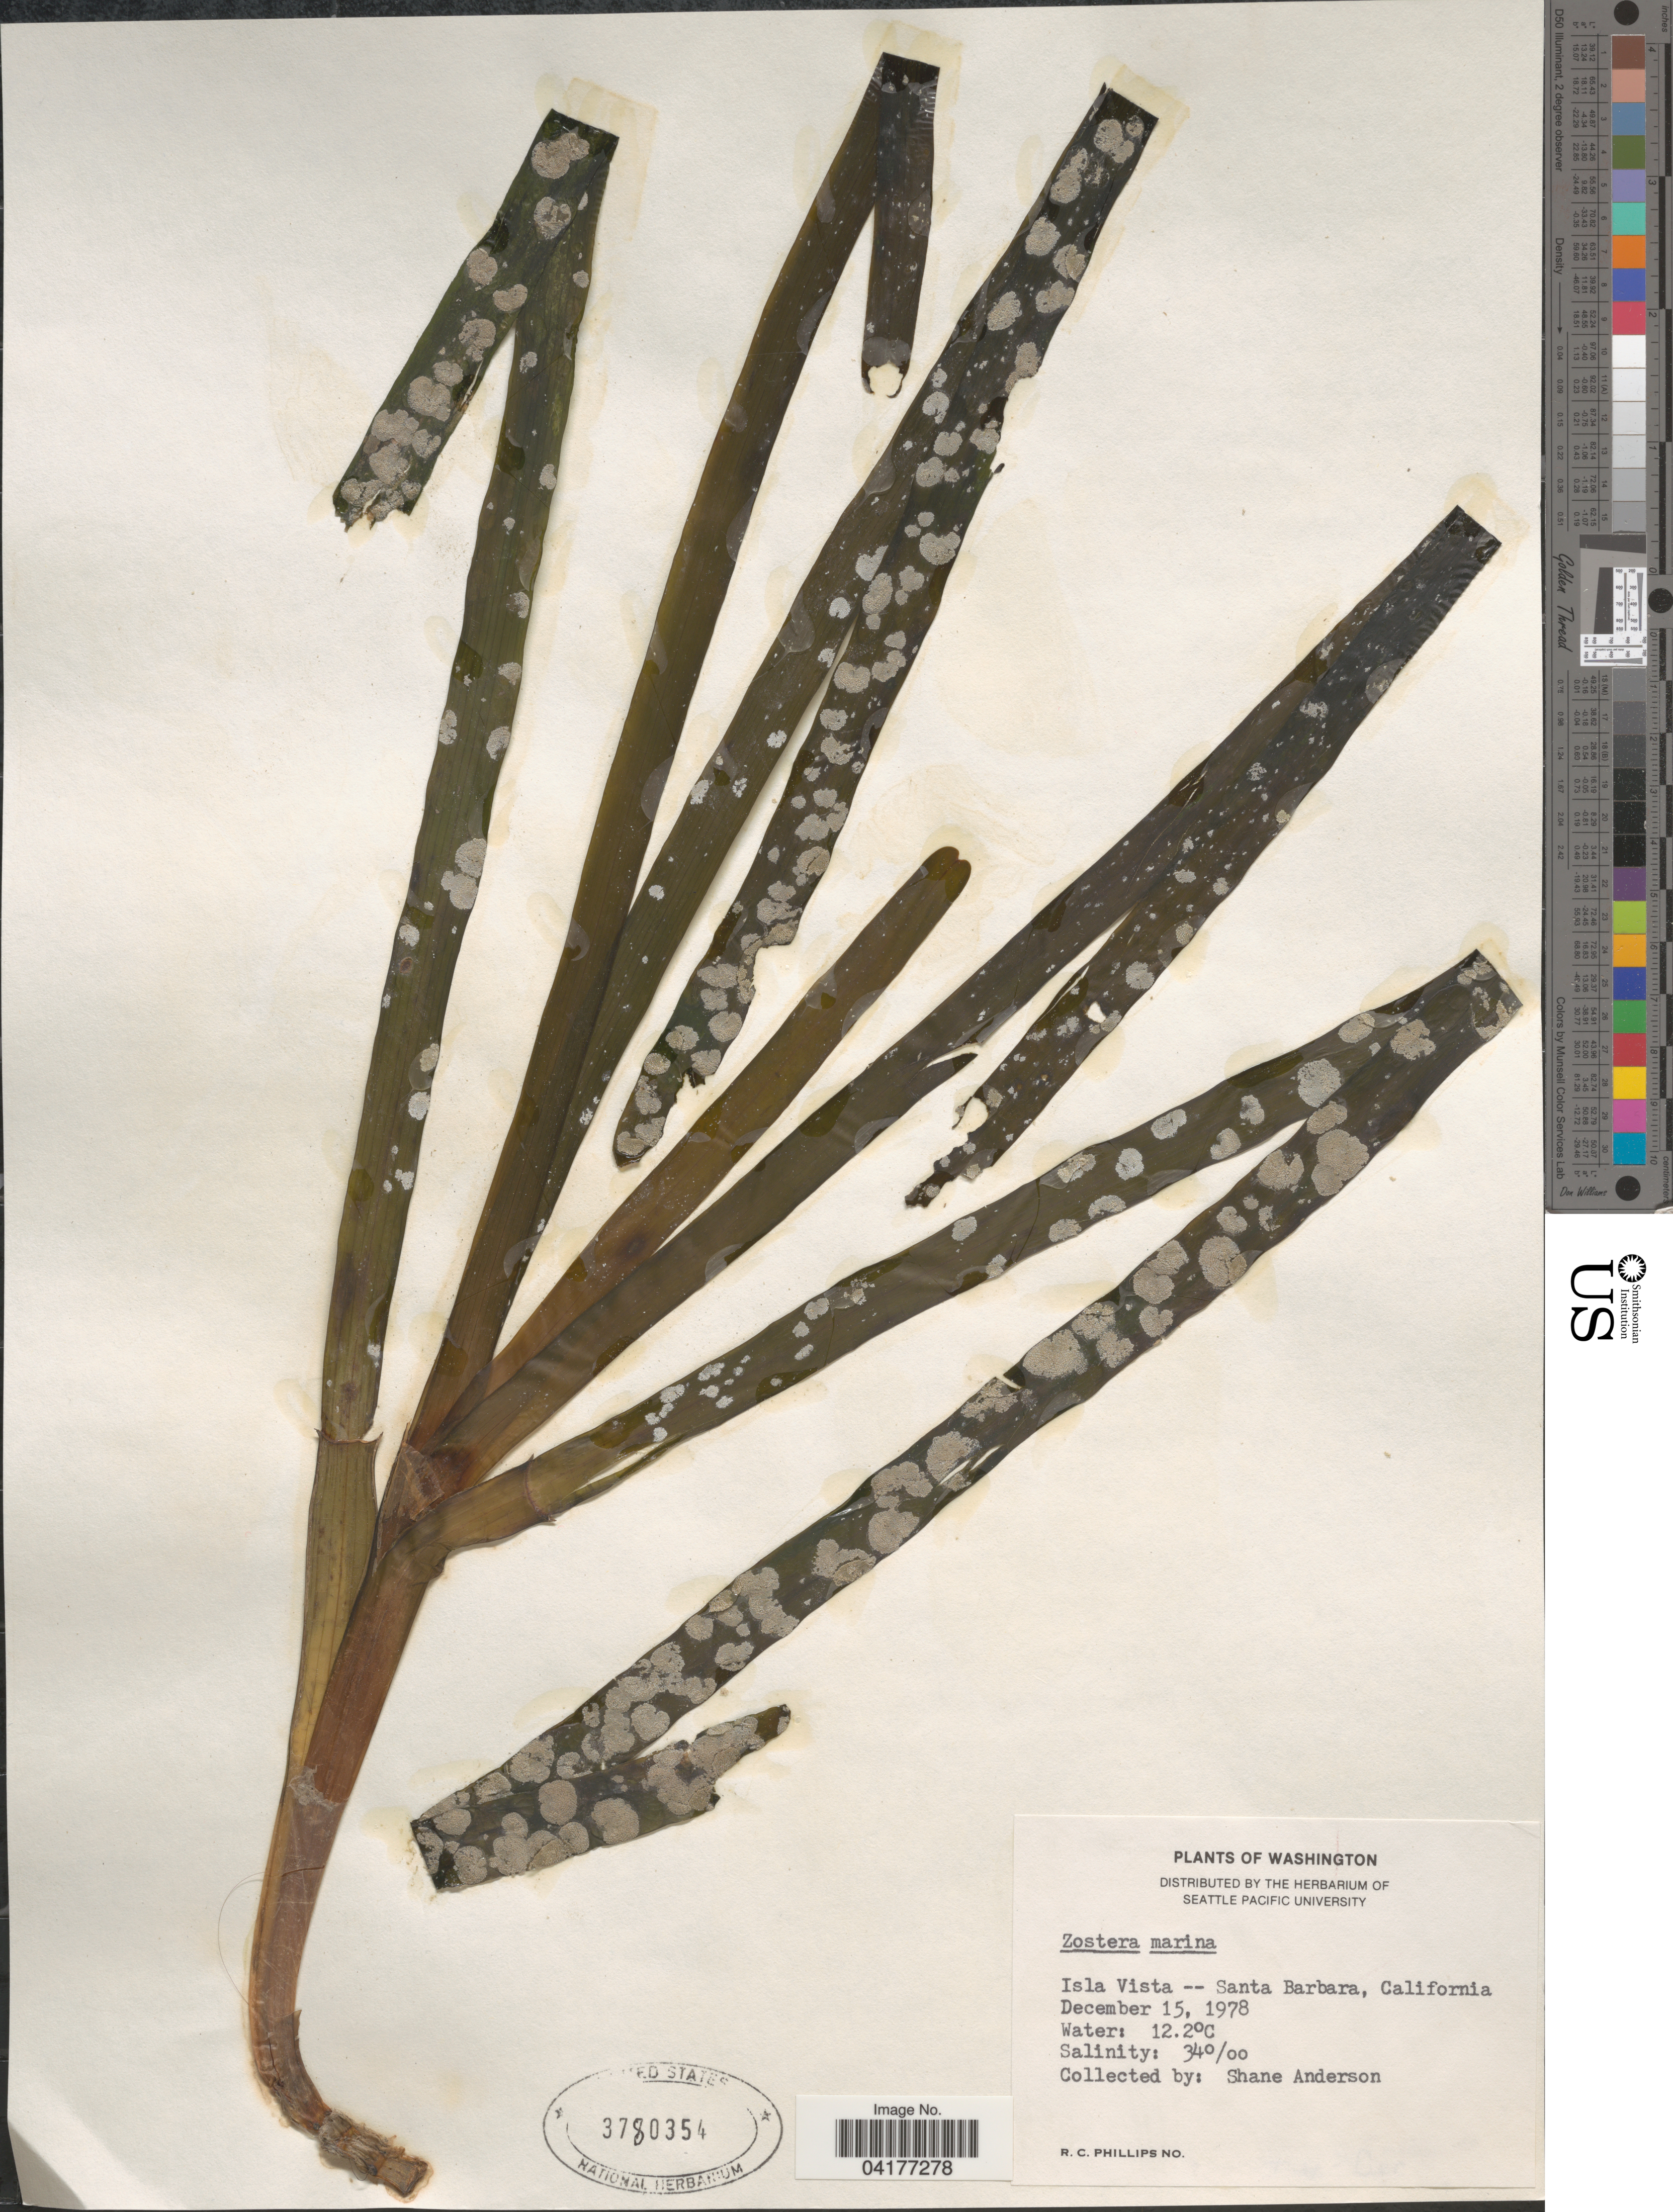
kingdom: Plantae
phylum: Tracheophyta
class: Liliopsida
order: Alismatales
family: Zosteraceae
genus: Zostera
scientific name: Zostera marina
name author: L.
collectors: S. Anderson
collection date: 1978-12-15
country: United States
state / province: California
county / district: Santa Barbara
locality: Isla Vista -- Santa Barbara.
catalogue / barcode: US 3780354